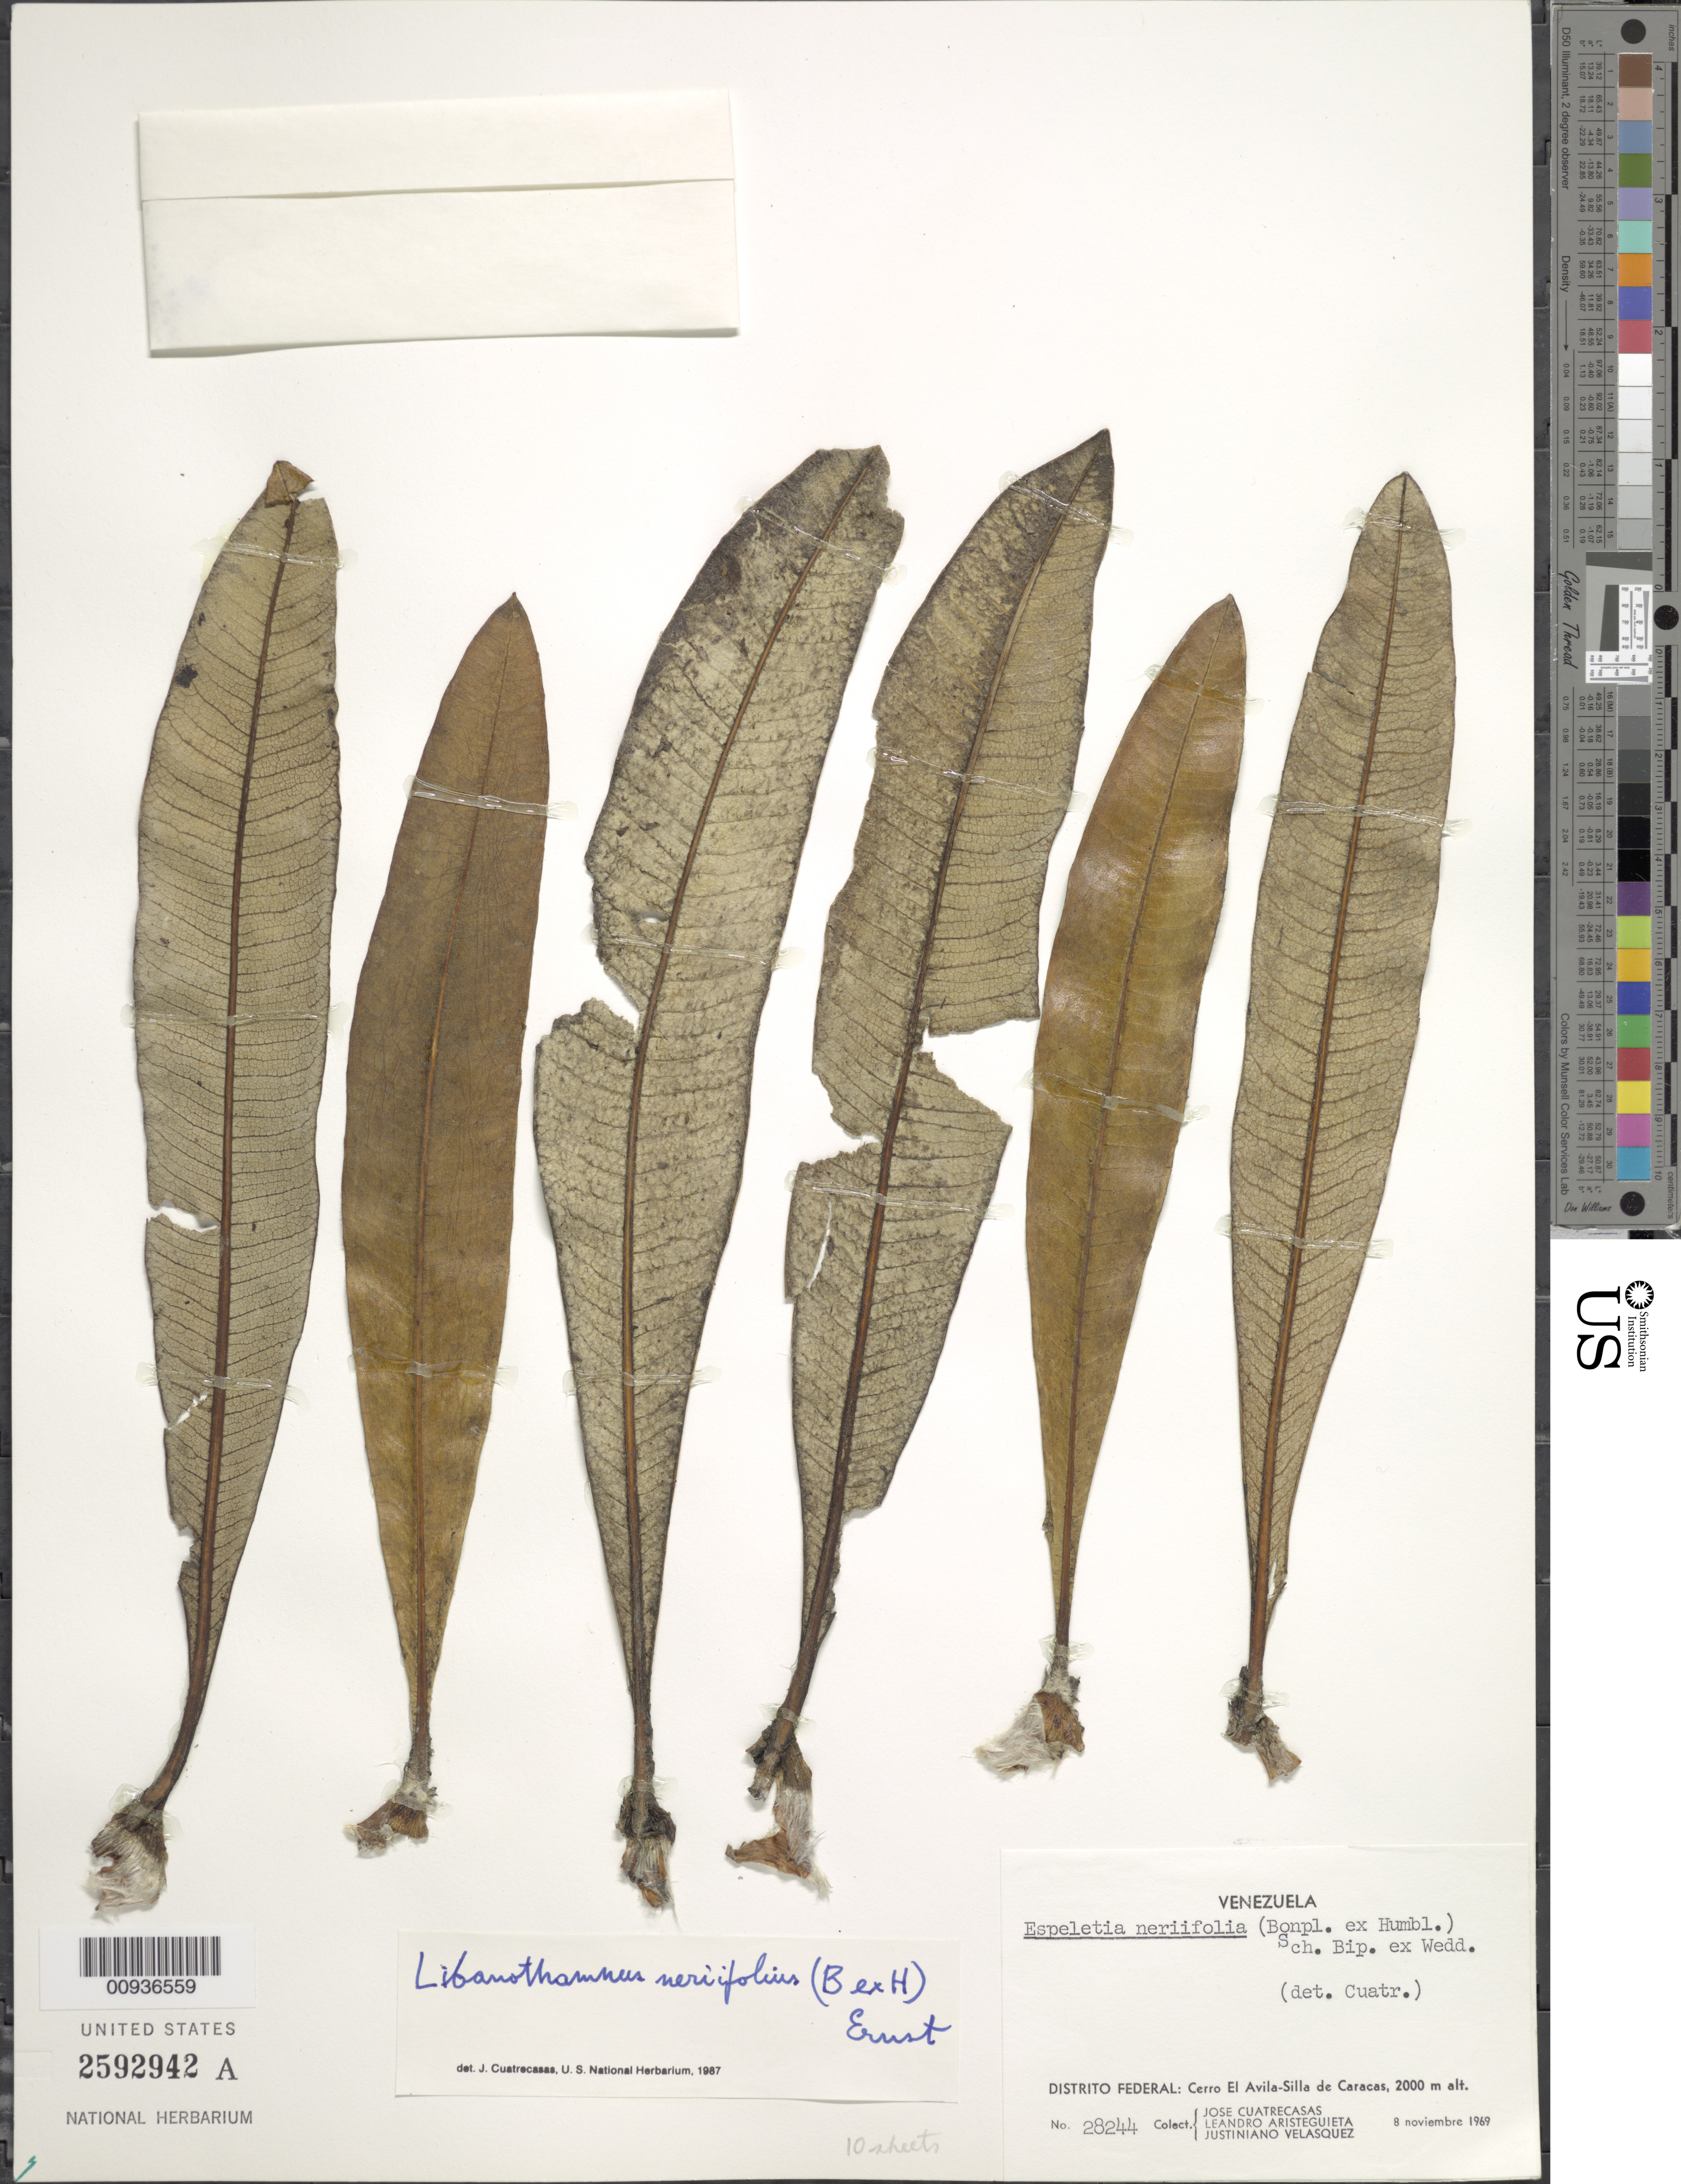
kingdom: Plantae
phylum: Tracheophyta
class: Magnoliopsida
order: Asterales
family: Asteraceae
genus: Libanothamnus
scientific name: Libanothamnus neriifolius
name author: (Sch. Bip. ex Wedd.) Ernst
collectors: J. Cuatrecasas, L. Aristeguieta & J. Velasquez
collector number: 28244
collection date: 1969-11-08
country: Venezuela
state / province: Miranda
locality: Distrito Federal, Cerro El Avila-Silla de Caracas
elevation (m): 2000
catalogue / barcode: US 2592942A